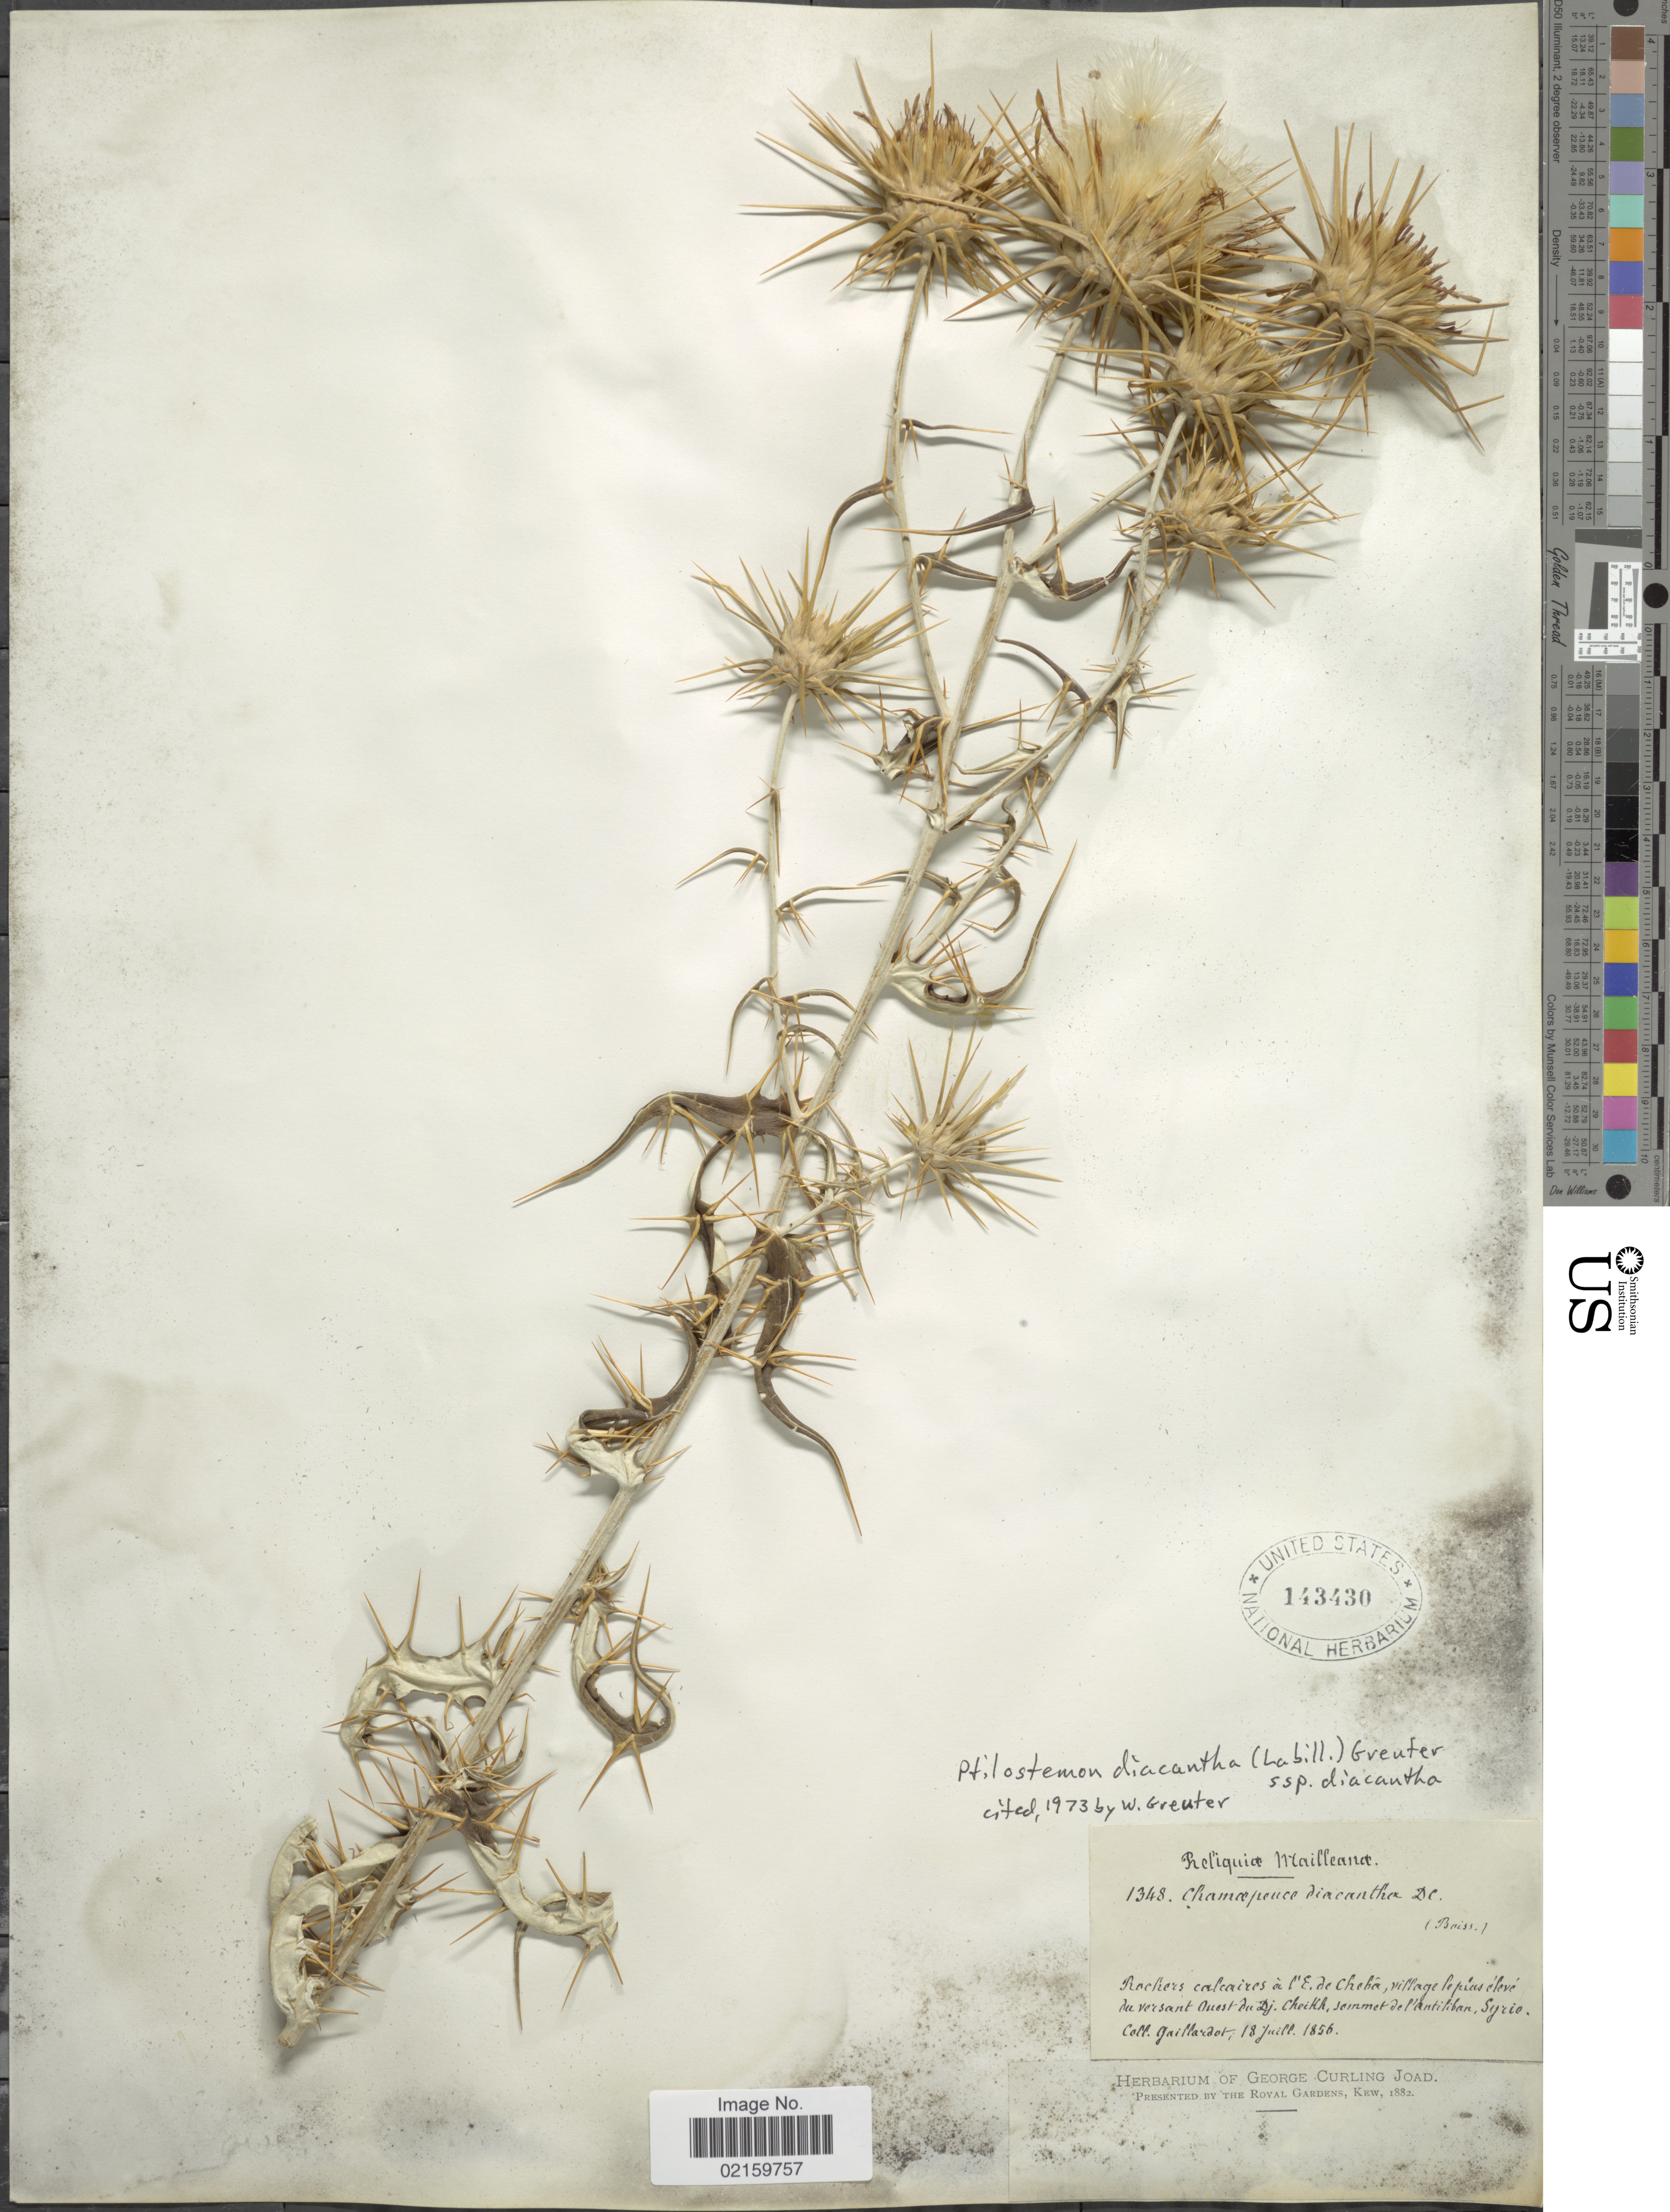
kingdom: Plantae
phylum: Tracheophyta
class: Magnoliopsida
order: Asterales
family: Asteraceae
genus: Ptilostemon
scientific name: Ptilostemon diacantha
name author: (Labill.) Greuter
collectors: Gaillardot, --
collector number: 1348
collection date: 1856-07-18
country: Syria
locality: Rochers calcaires a l'E. de chiba, village lepius cleve du versant Ouesrt du Dj. Cheikh, soinmet de l'aintoban, Syria [interpreted]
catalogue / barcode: US 143430